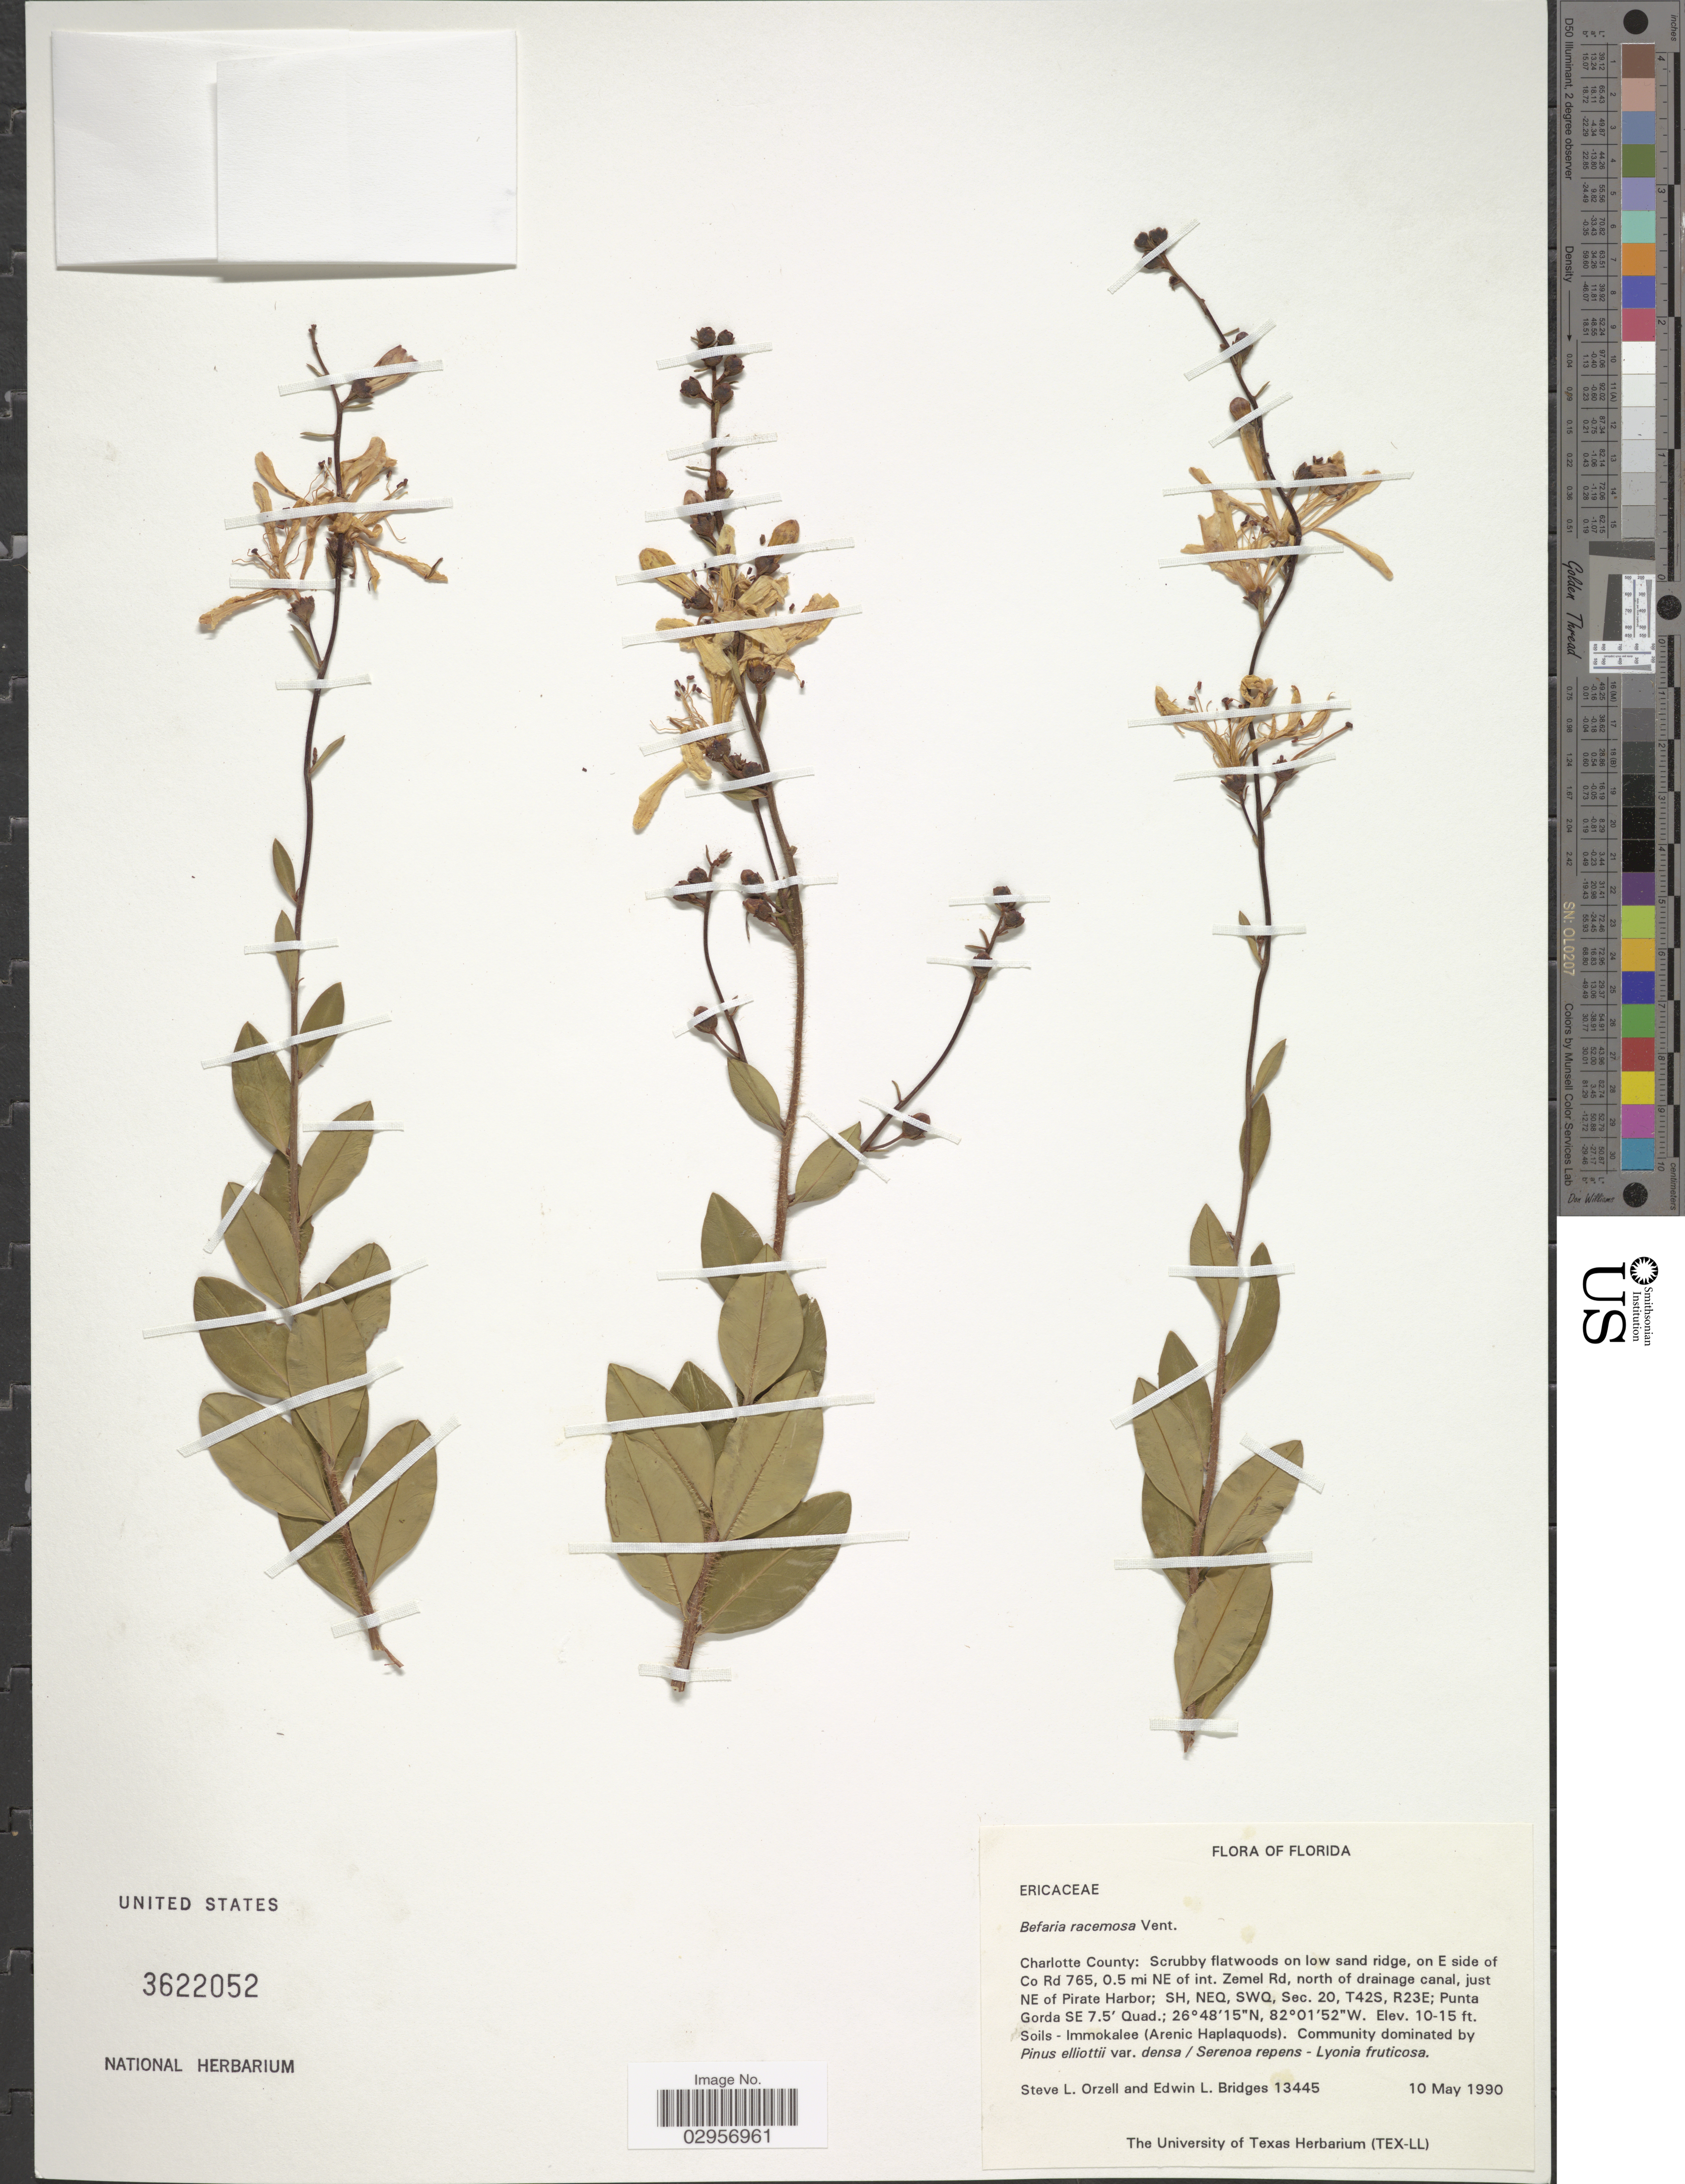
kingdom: Plantae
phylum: Tracheophyta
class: Magnoliopsida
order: Ericales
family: Ericaceae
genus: Bejaria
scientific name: Bejaria racemosa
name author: Vent.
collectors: S. Orzell & E. Bridges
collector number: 13445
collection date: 1990-05-10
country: United States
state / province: Florida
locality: Charlotte County: Scrubby flatwoods on low sand ridge, on E side of Co Rd 765, 0.5 mi NE of int. Zemel Rd, north of drainage canal, just NE of Pirate Harbor, SH, NEQ, SWQ, Sec. 20, T42S, R23E; Punta Gorda SE 7.5' Quad.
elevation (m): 3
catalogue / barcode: US 3622052